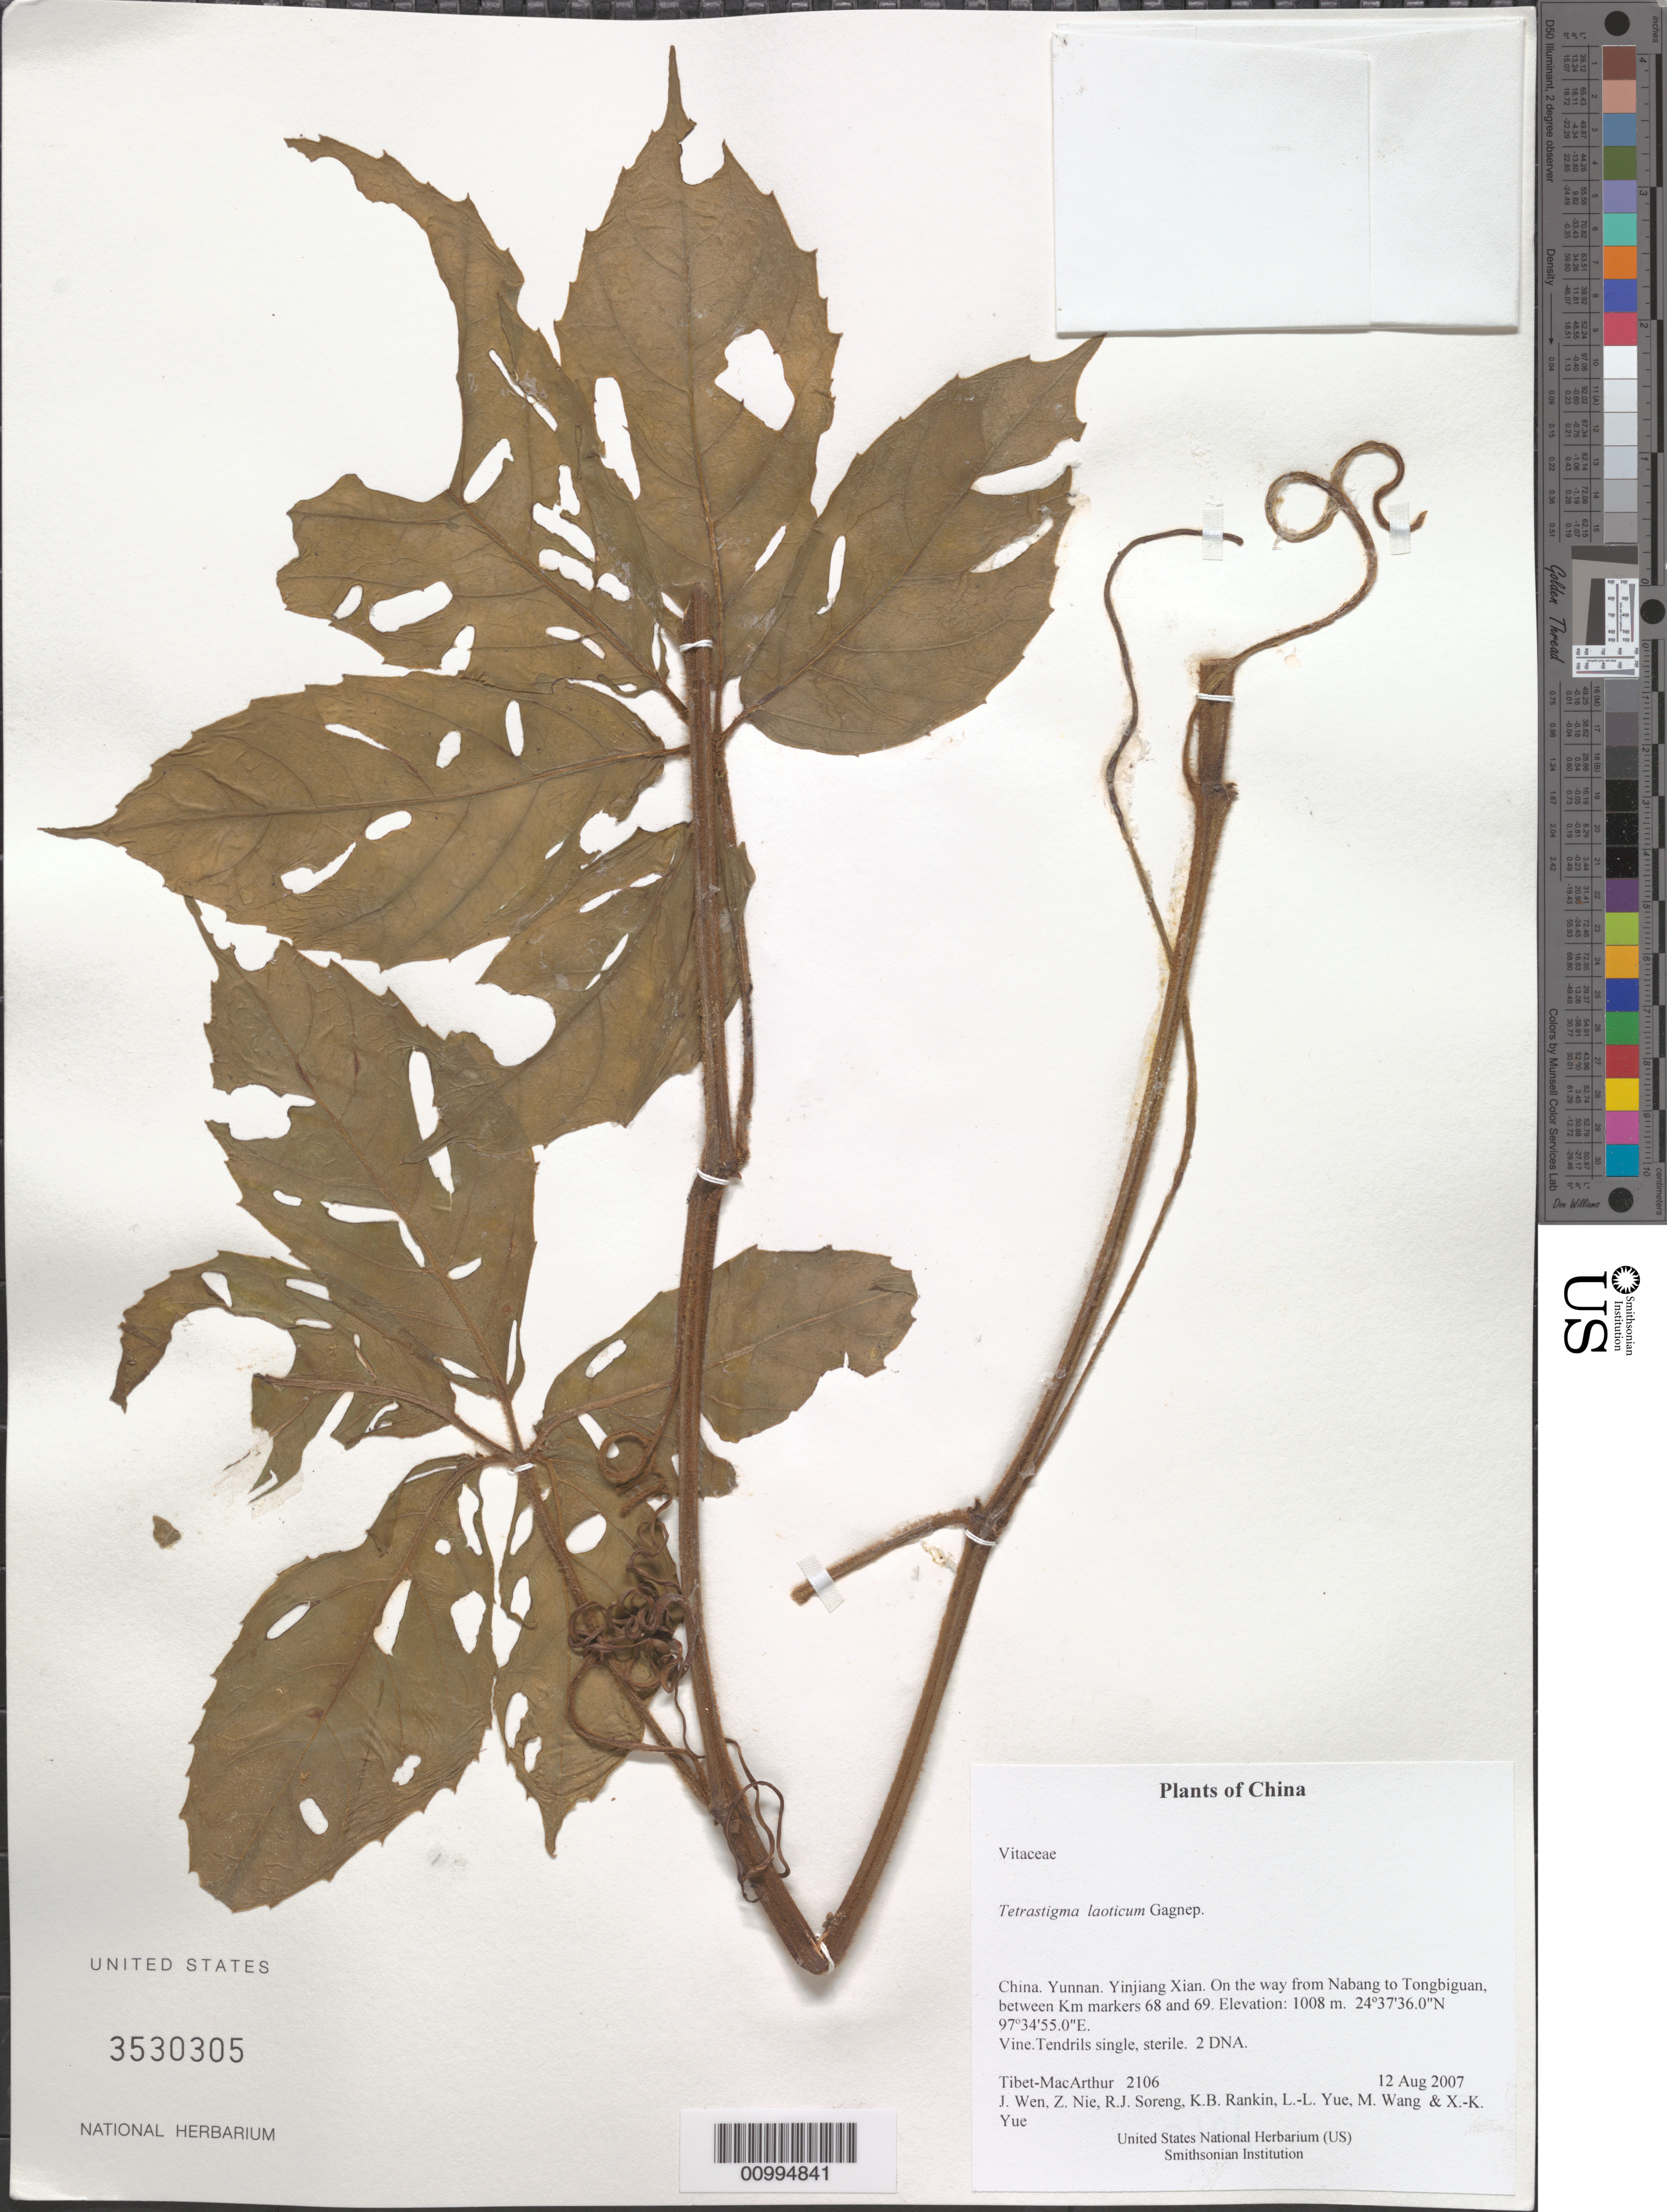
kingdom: Plantae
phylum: Tracheophyta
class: Magnoliopsida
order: Vitales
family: Vitaceae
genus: Tetrastigma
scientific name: Tetrastigma laoticum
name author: Gagnep.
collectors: Tibet-MacArthur, J. Wen, Z. Nie, R. J. Soreng, K. Rankin, L. Yue, M. Wang & X. Yue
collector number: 2106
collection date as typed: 12 Aug 2007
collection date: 2007-08-12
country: China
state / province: Yunnan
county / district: Yinjiang Xian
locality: On the way from Nabang to Tongbiguan, between Km markers 68 and 69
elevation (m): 1008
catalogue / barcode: US 3530305